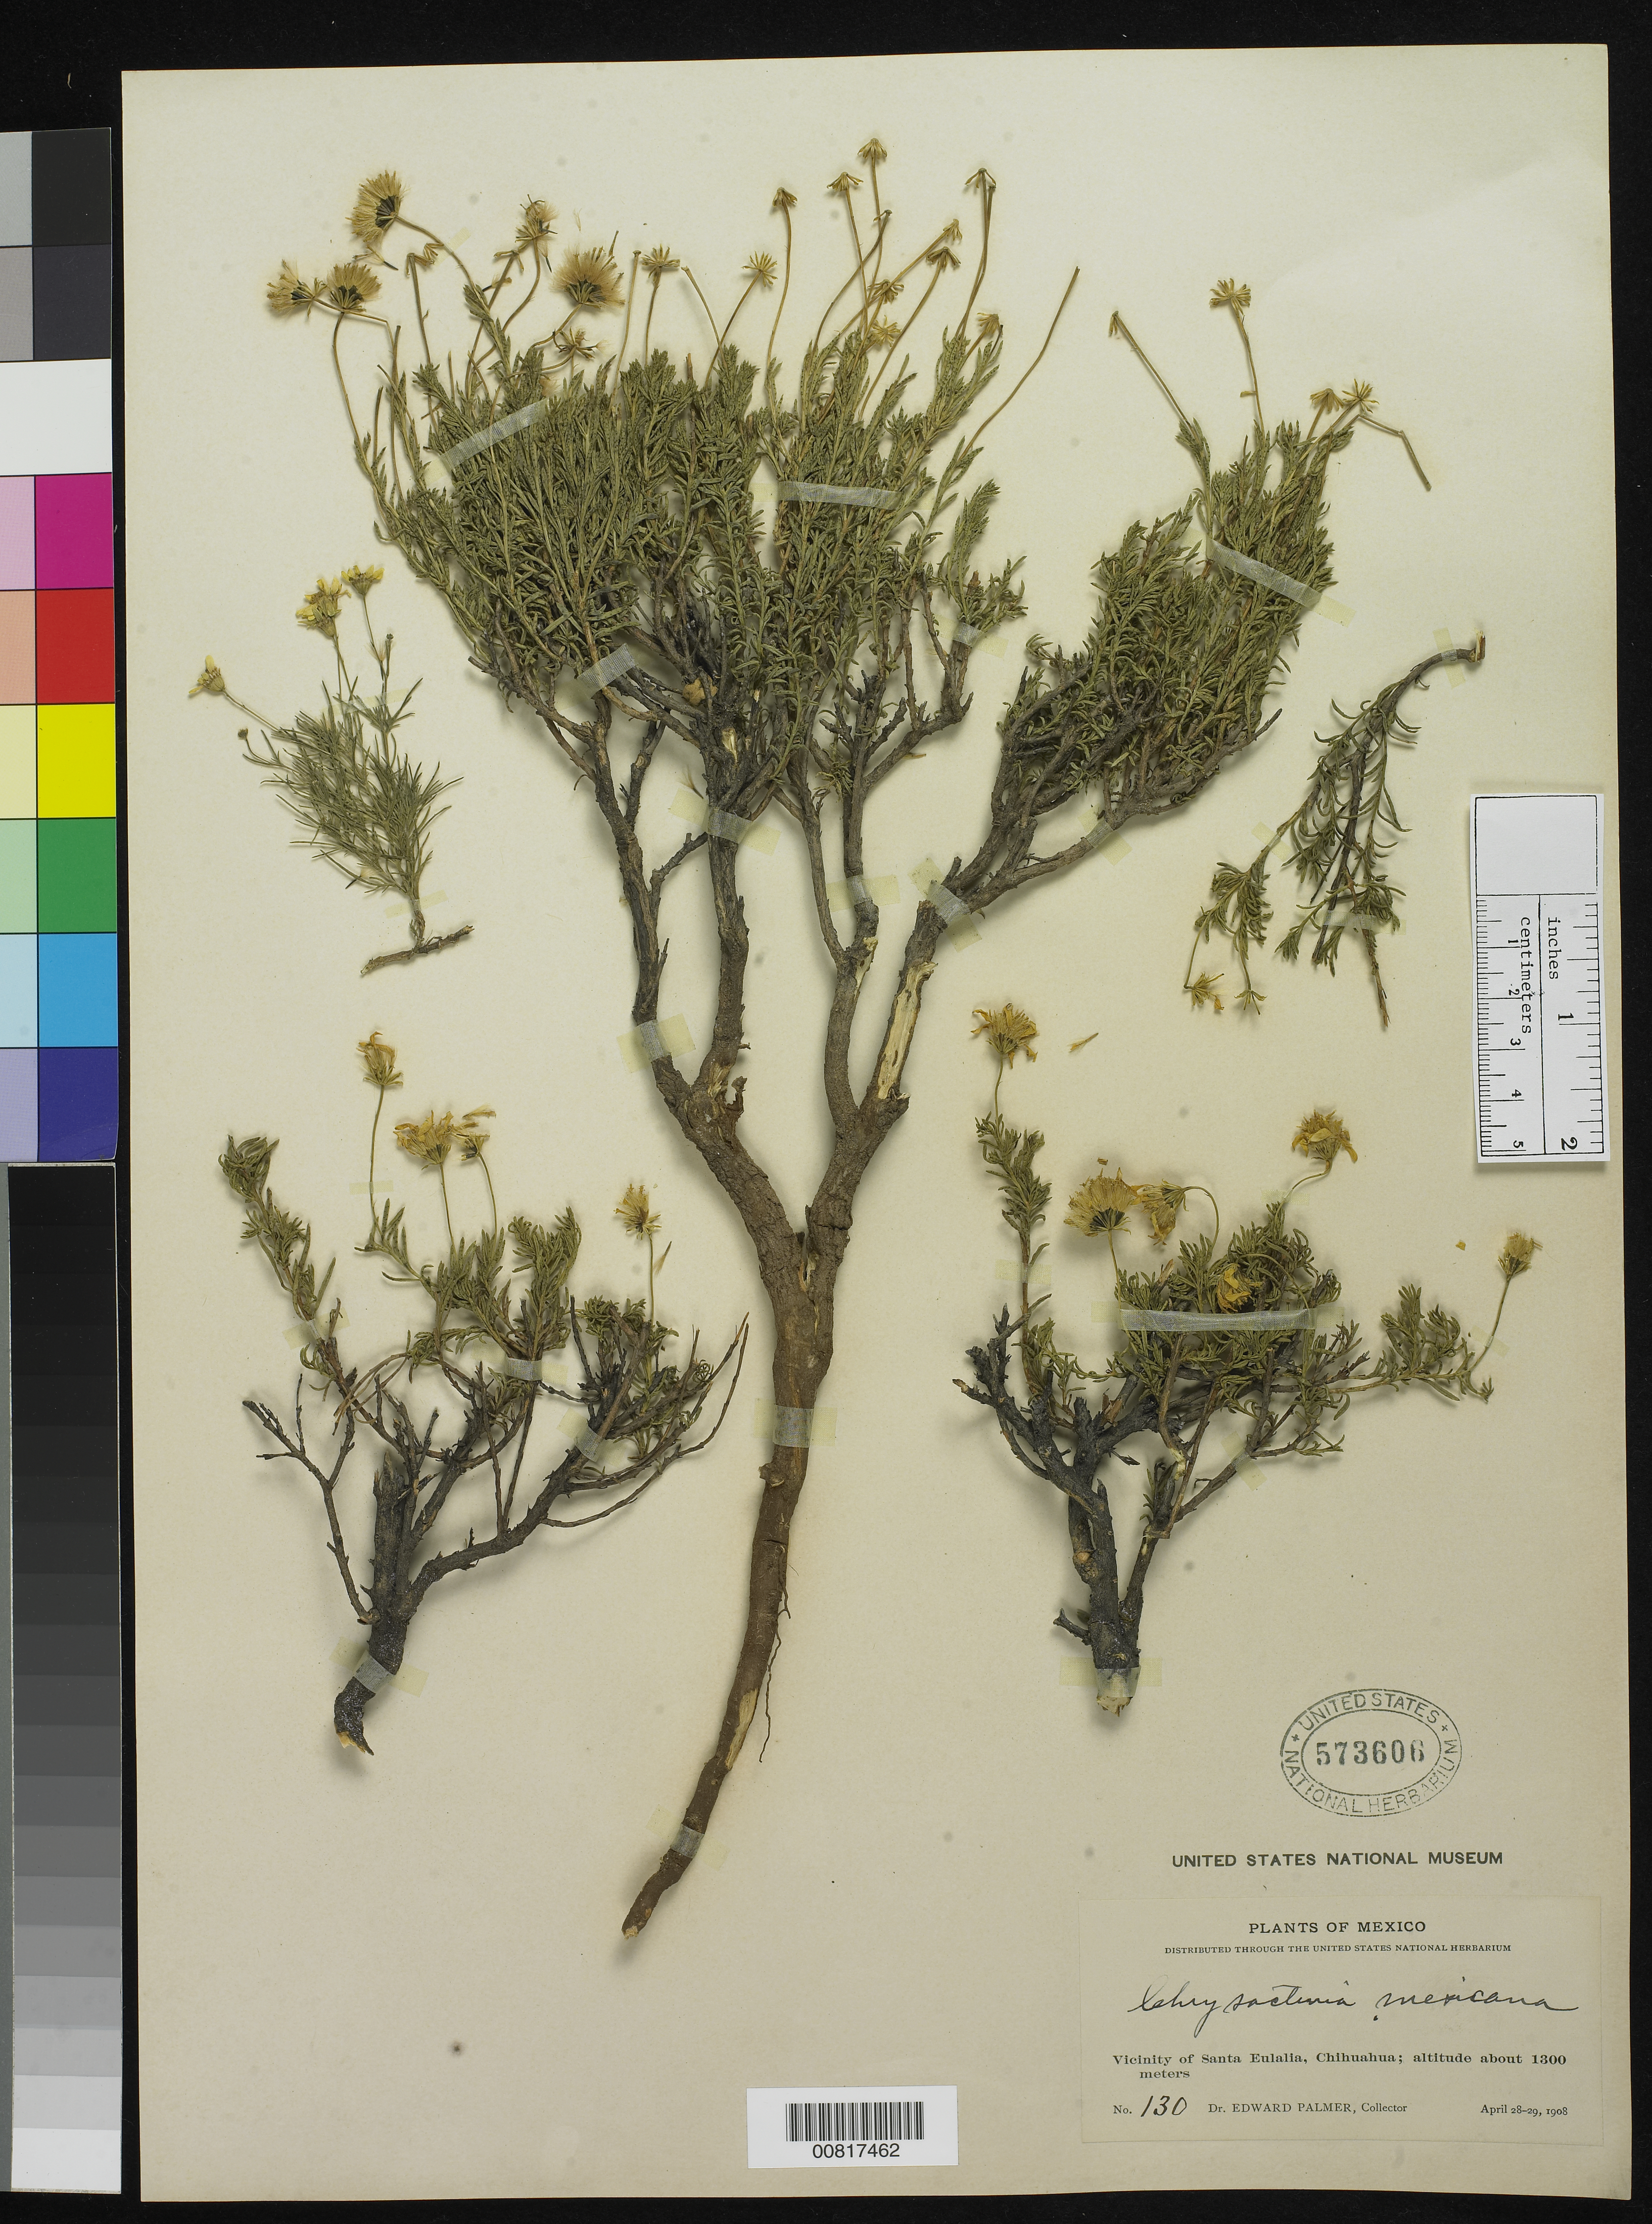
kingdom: Plantae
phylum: Tracheophyta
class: Magnoliopsida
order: Asterales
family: Asteraceae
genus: Chrysactinia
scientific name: Chrysactinia mexicana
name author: A. Gray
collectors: E. Palmer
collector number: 130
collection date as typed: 28 Apr 1908 to 29 Apr 1908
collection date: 1908-04-28/1908-04-29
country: Mexico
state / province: Chihuahua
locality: Vicinity of Santa Eulalia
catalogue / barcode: US 573606